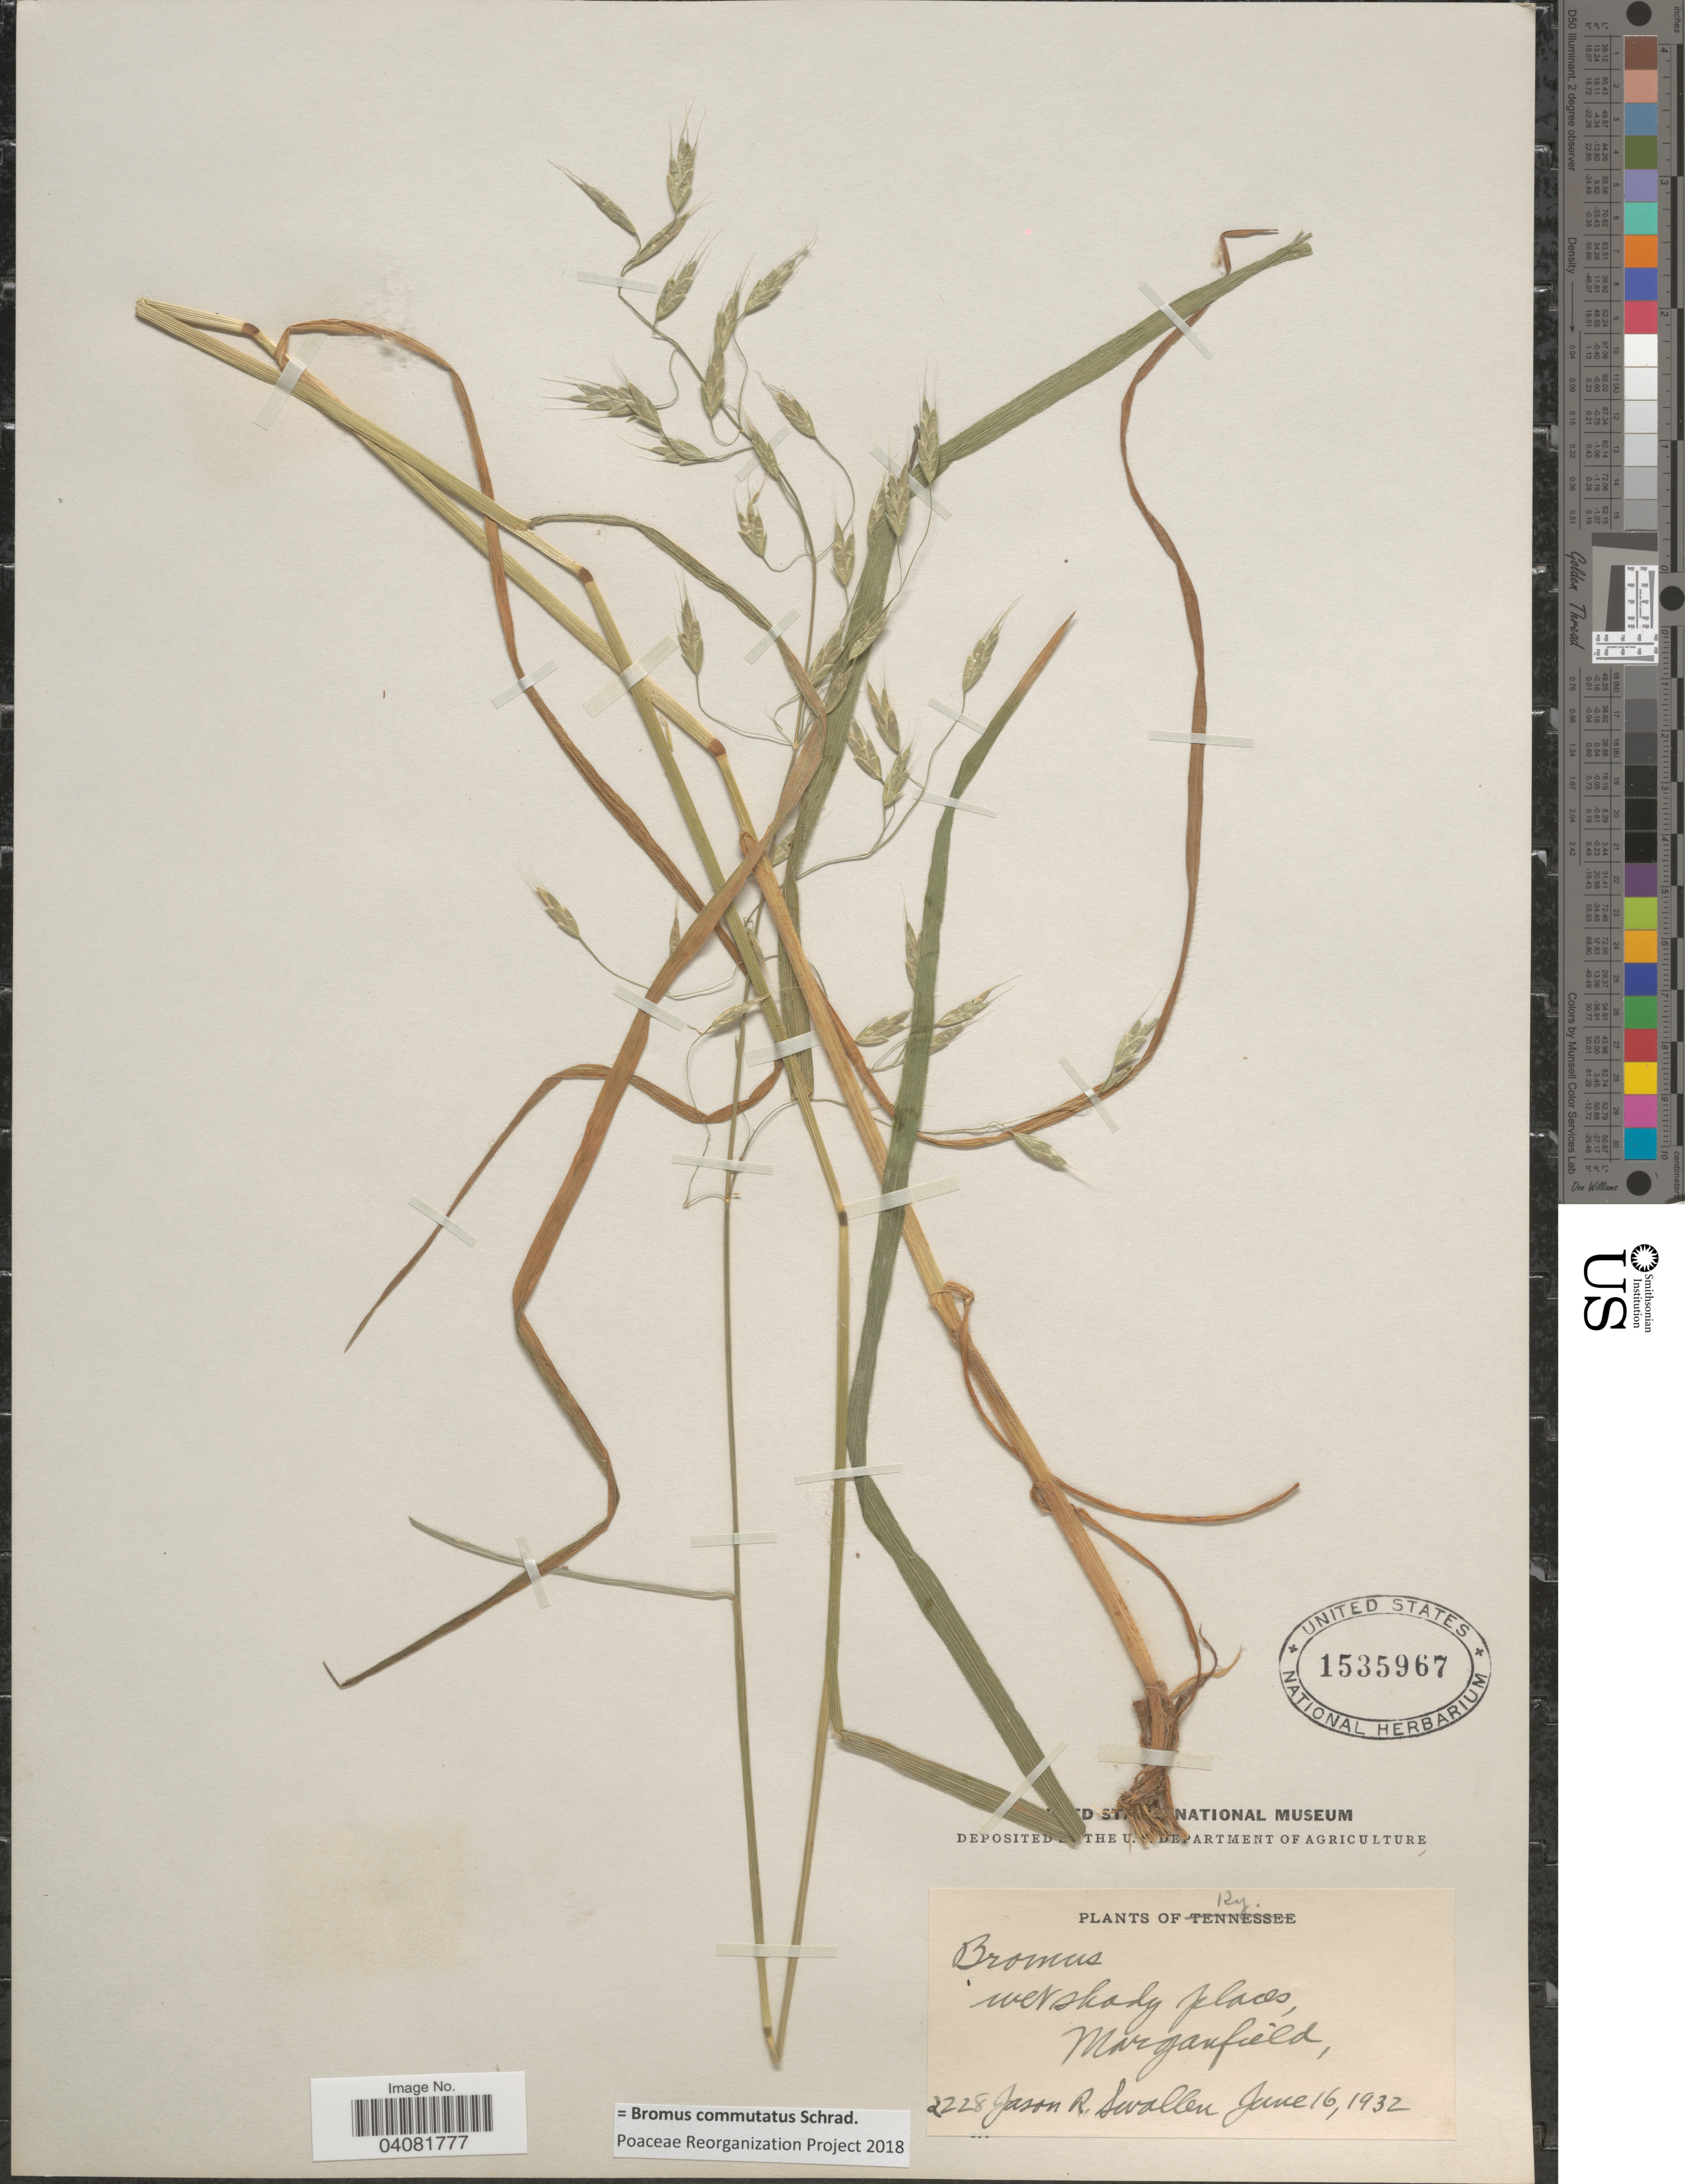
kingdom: Plantae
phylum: Tracheophyta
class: Liliopsida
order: Poales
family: Poaceae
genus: Bromus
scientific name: Bromus commutatus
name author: Schrad.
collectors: J. R. Swallen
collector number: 2228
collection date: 1932-06-16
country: United States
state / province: Kentucky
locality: Wet shady places, Morganfield.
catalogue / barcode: US 1535967